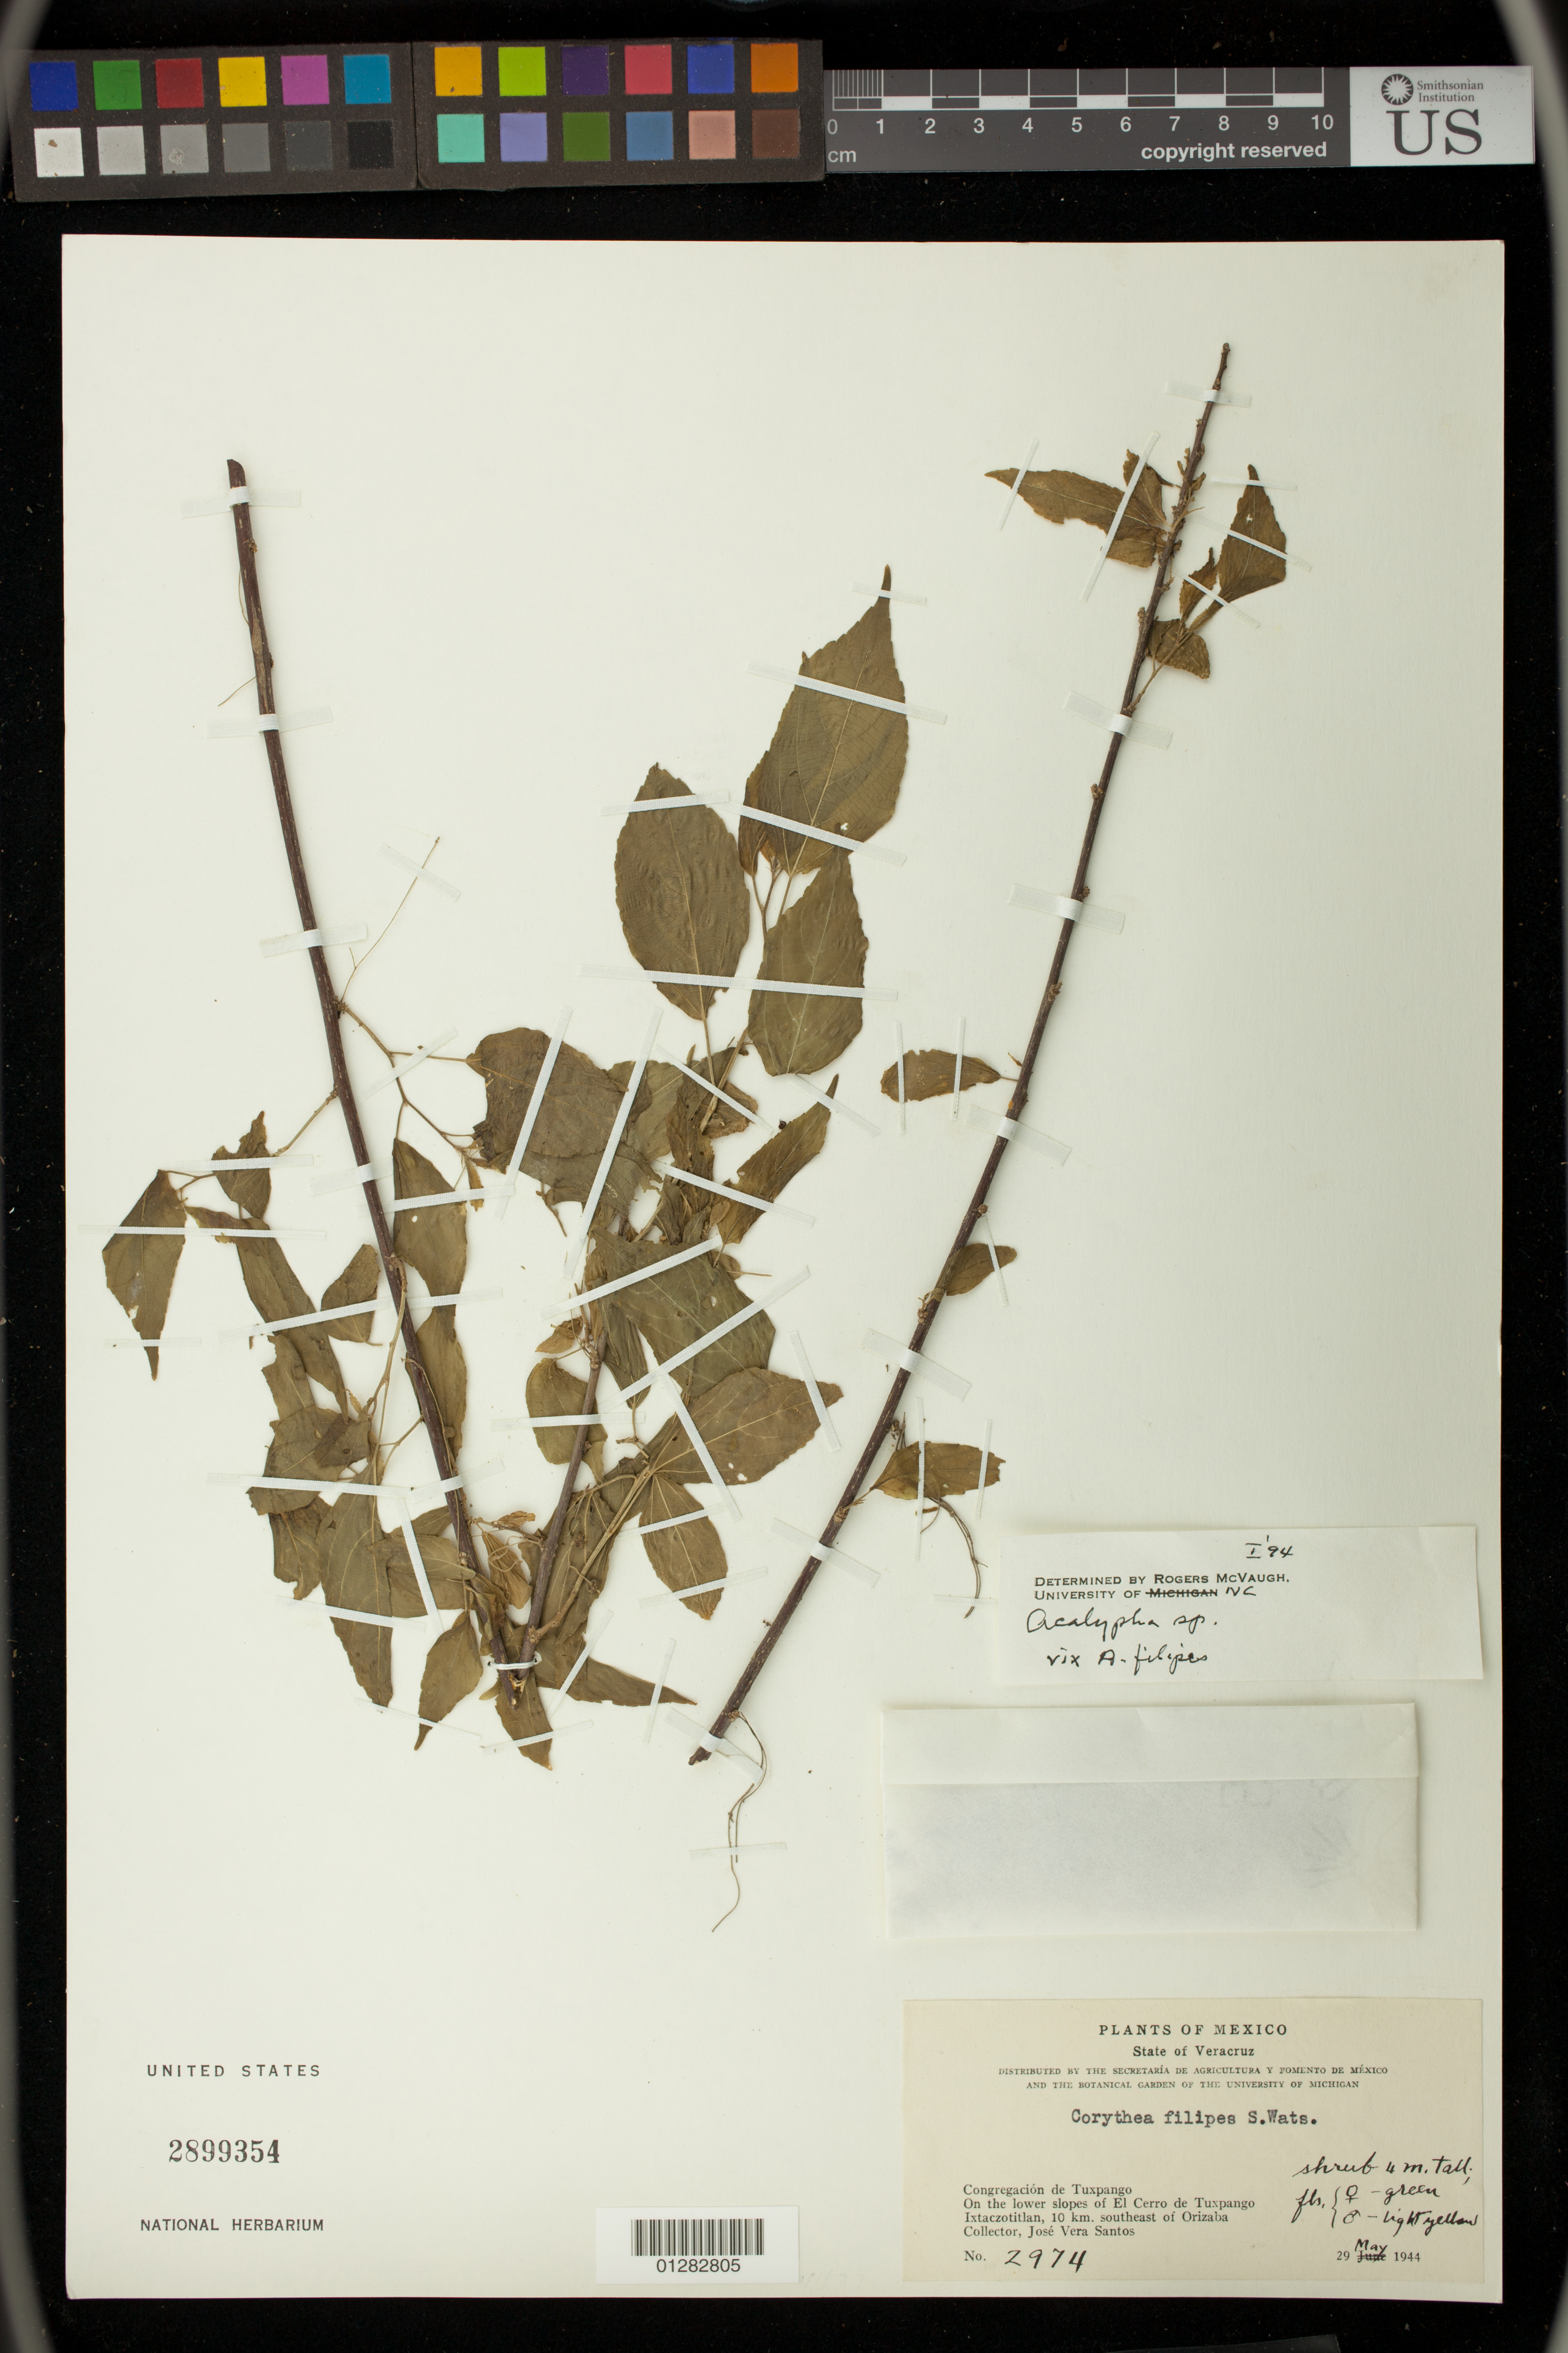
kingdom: Plantae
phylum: Tracheophyta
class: Magnoliopsida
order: Malpighiales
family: Euphorbiaceae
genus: Acalypha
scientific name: Acalypha sp.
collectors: J. V. Santos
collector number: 2974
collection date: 1944-05-29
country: Mexico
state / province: Veracruz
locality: Congregaciòn de Tuxpango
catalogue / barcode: US 2899354